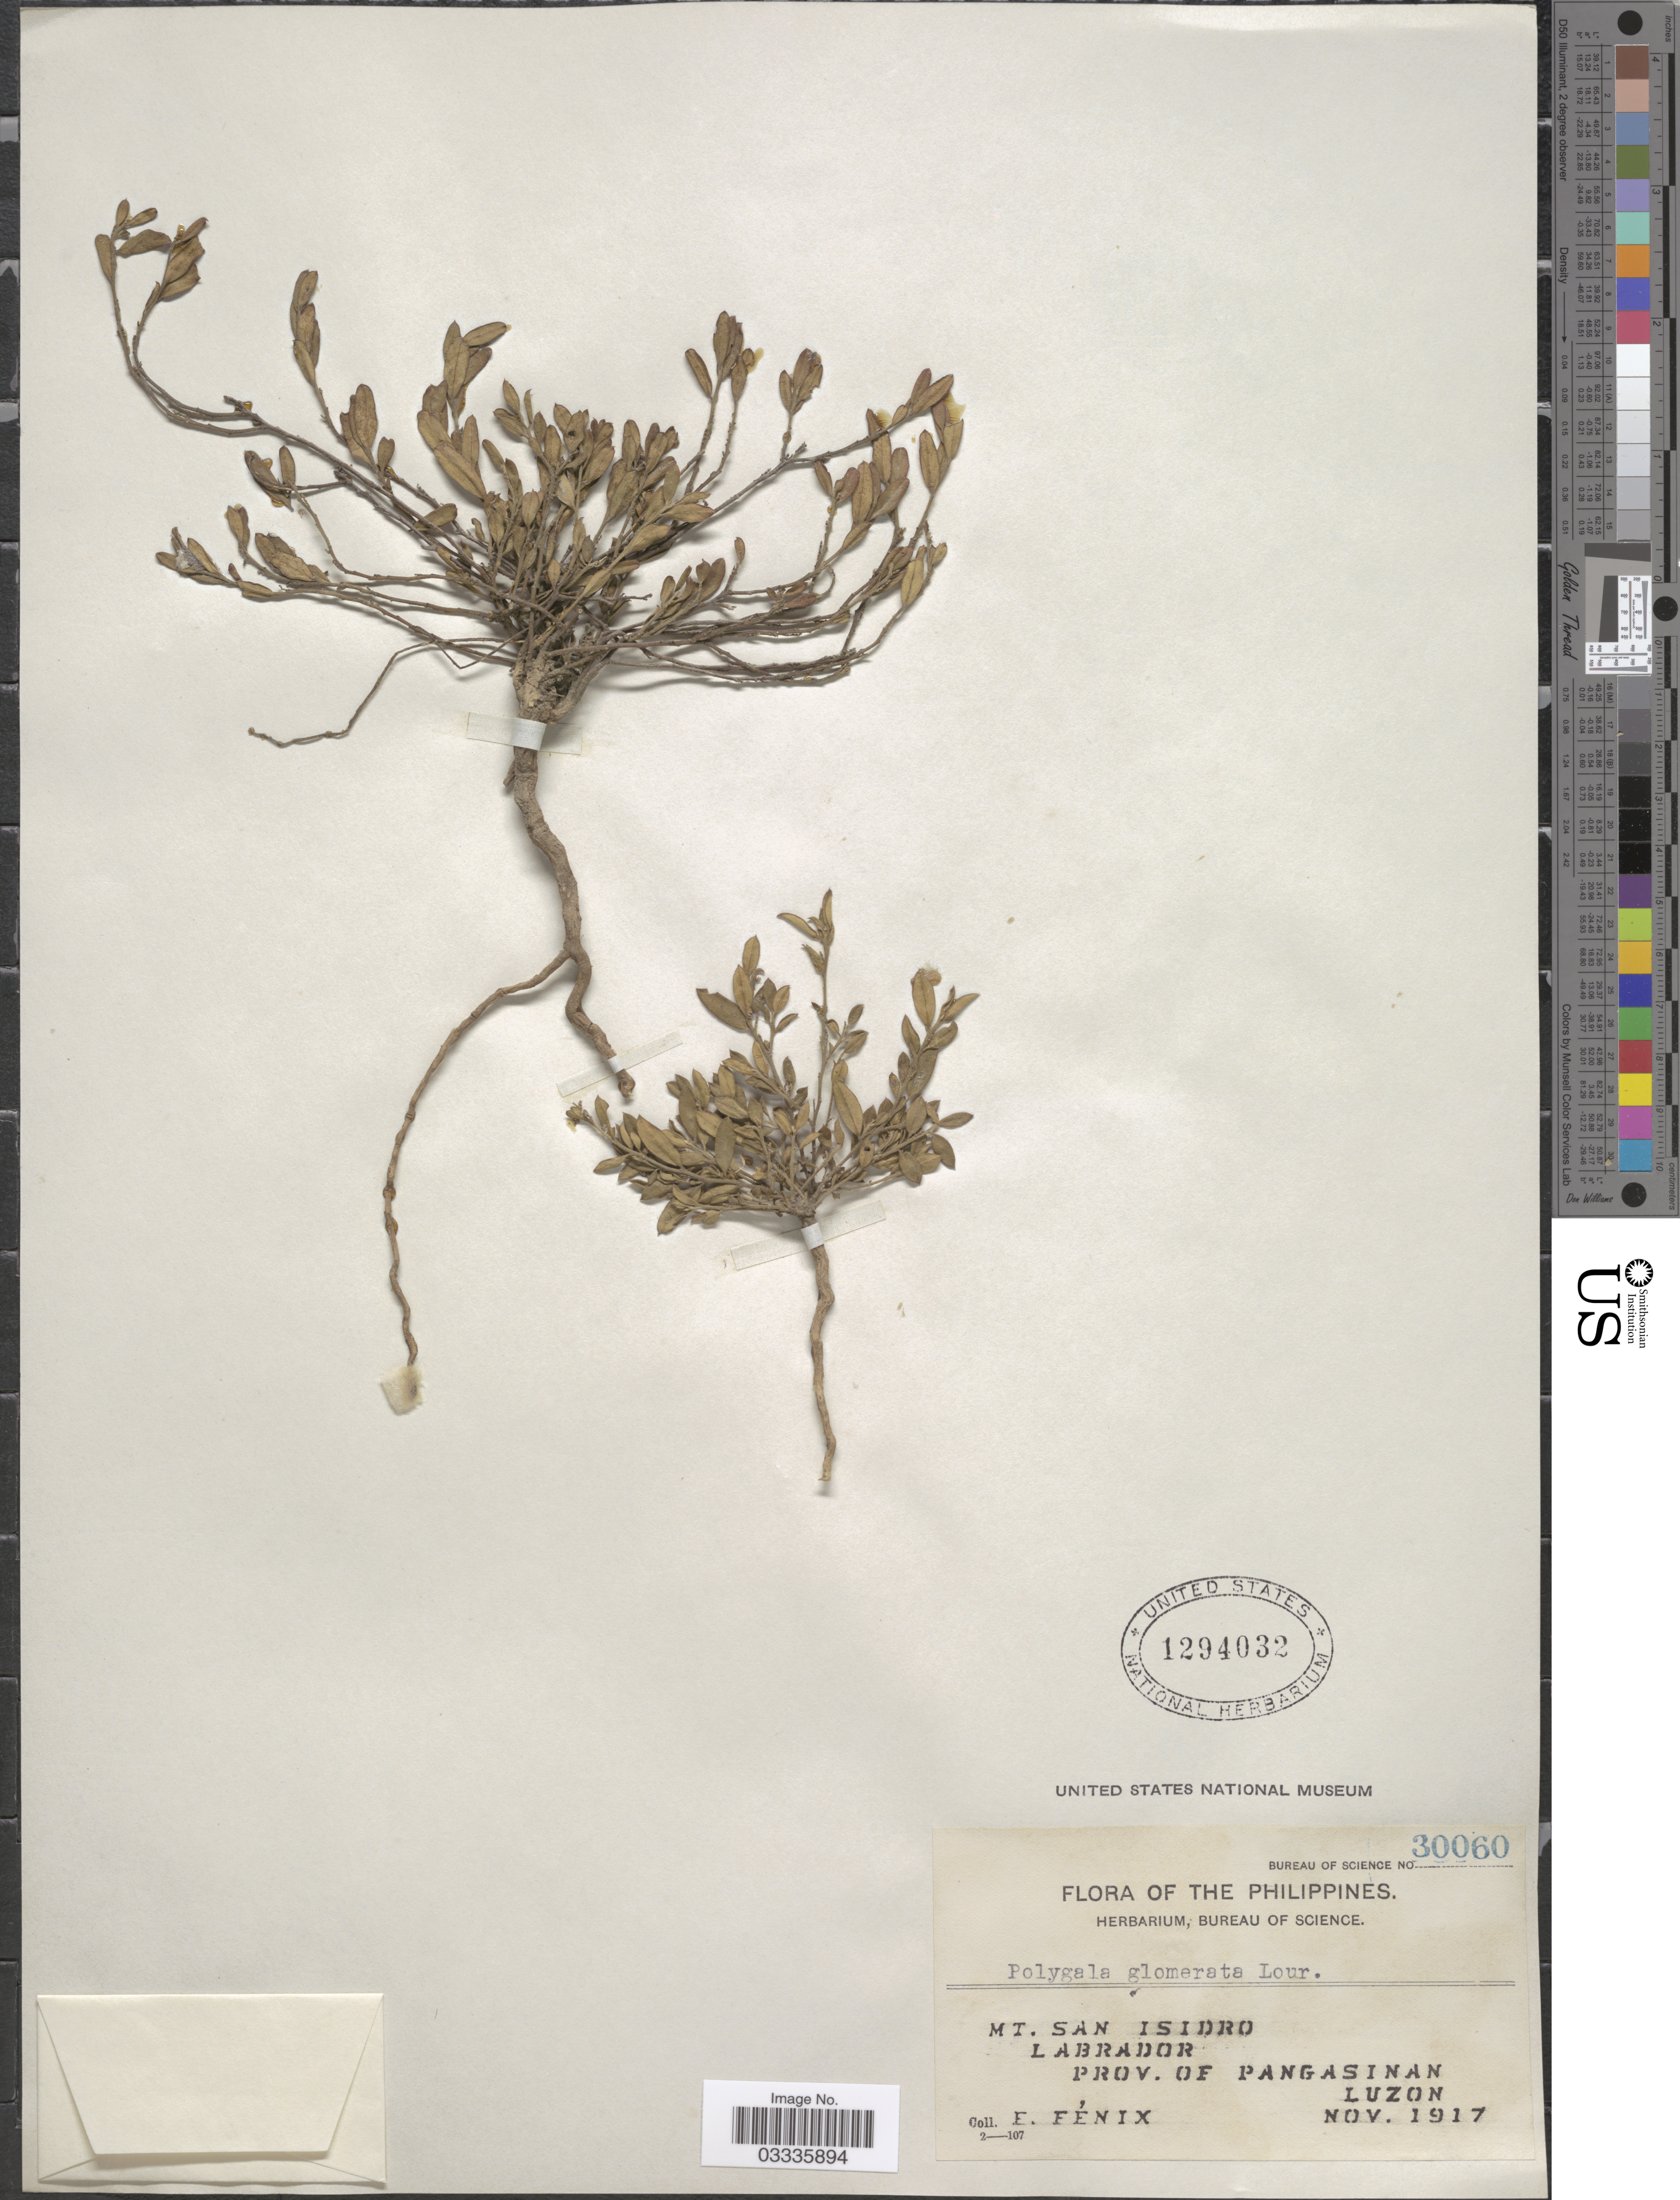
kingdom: Plantae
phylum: Tracheophyta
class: Magnoliopsida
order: Fabales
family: Polygalaceae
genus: Polygala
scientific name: Polygala glomerata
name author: Lour.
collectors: E. Fénix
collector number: Bureau of Science 30060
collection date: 1917-11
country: Philippines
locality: Mt. San Isidro. Labrador. Prov. of Pangasinan. Luzon.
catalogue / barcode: US 1294032